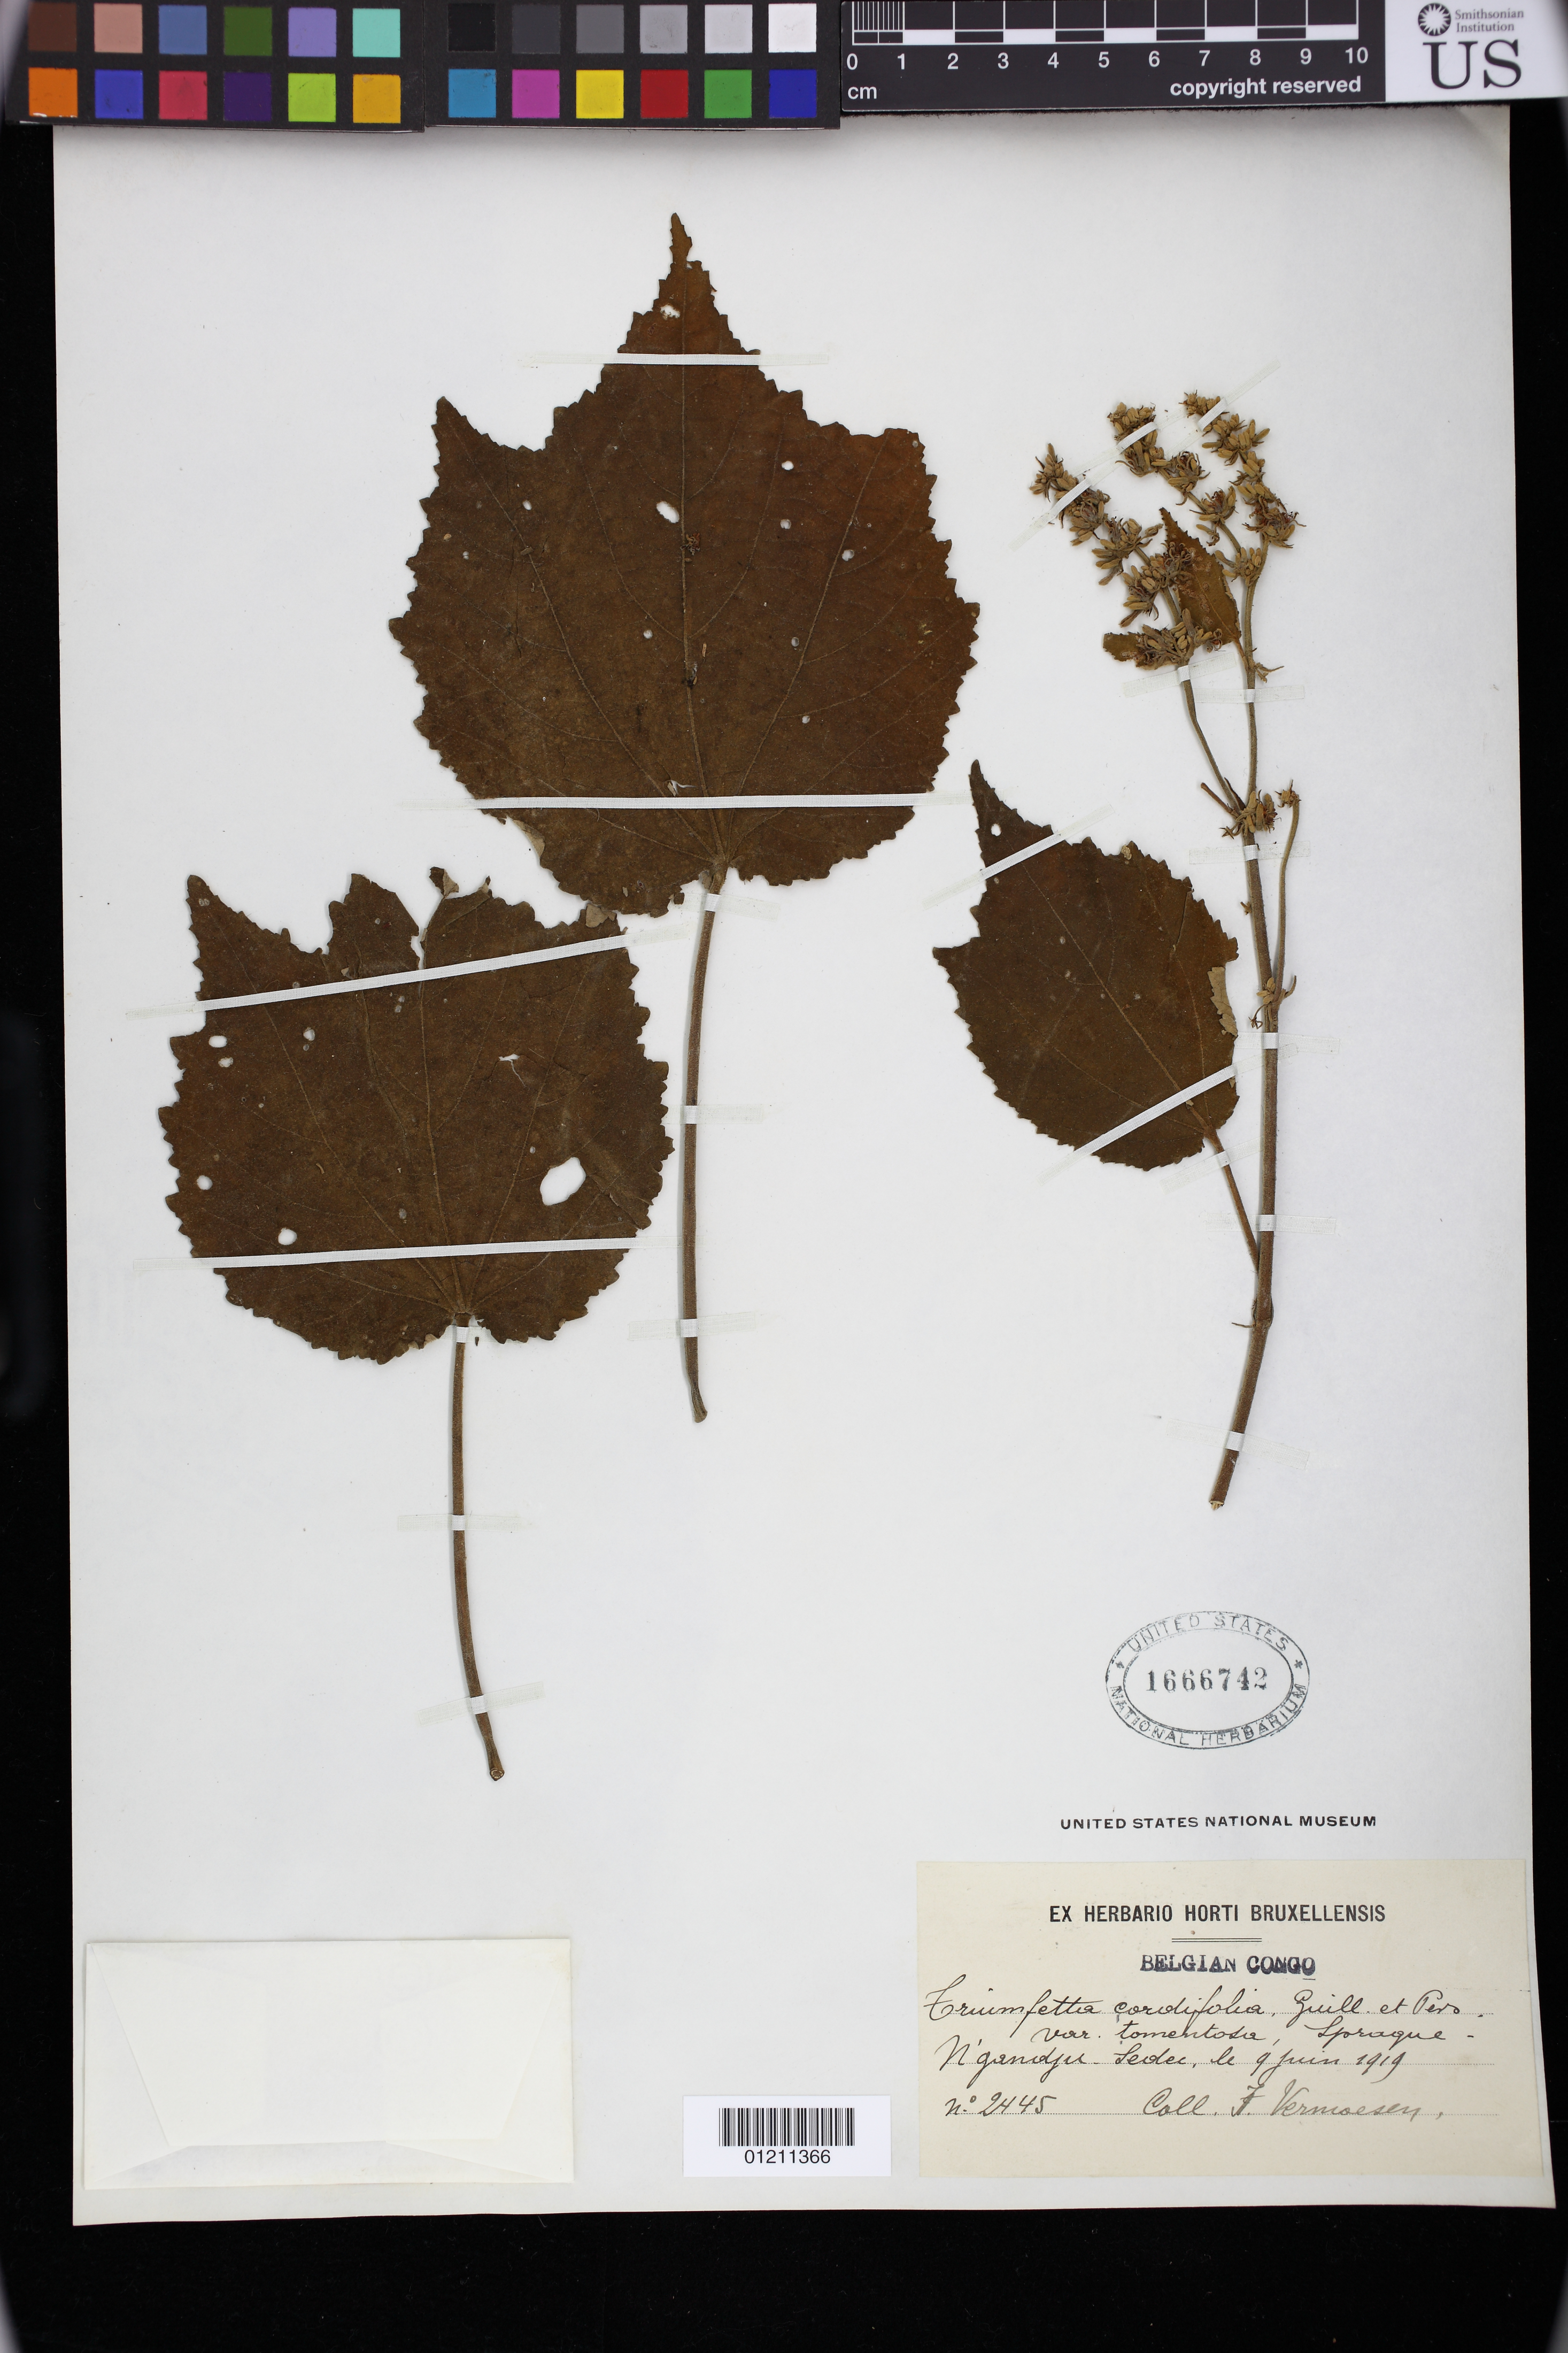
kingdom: Plantae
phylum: Tracheophyta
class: Magnoliopsida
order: Malvales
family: Malvaceae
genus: Triumfetta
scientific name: Triumfetta cordifolia var. tomentosa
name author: Sprague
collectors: C. Vermoesen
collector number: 2445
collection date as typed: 19 Jun 1919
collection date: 1919-06-19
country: Congo, Democratic Republic of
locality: Belgian Congo: N'gandju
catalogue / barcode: US 1666742